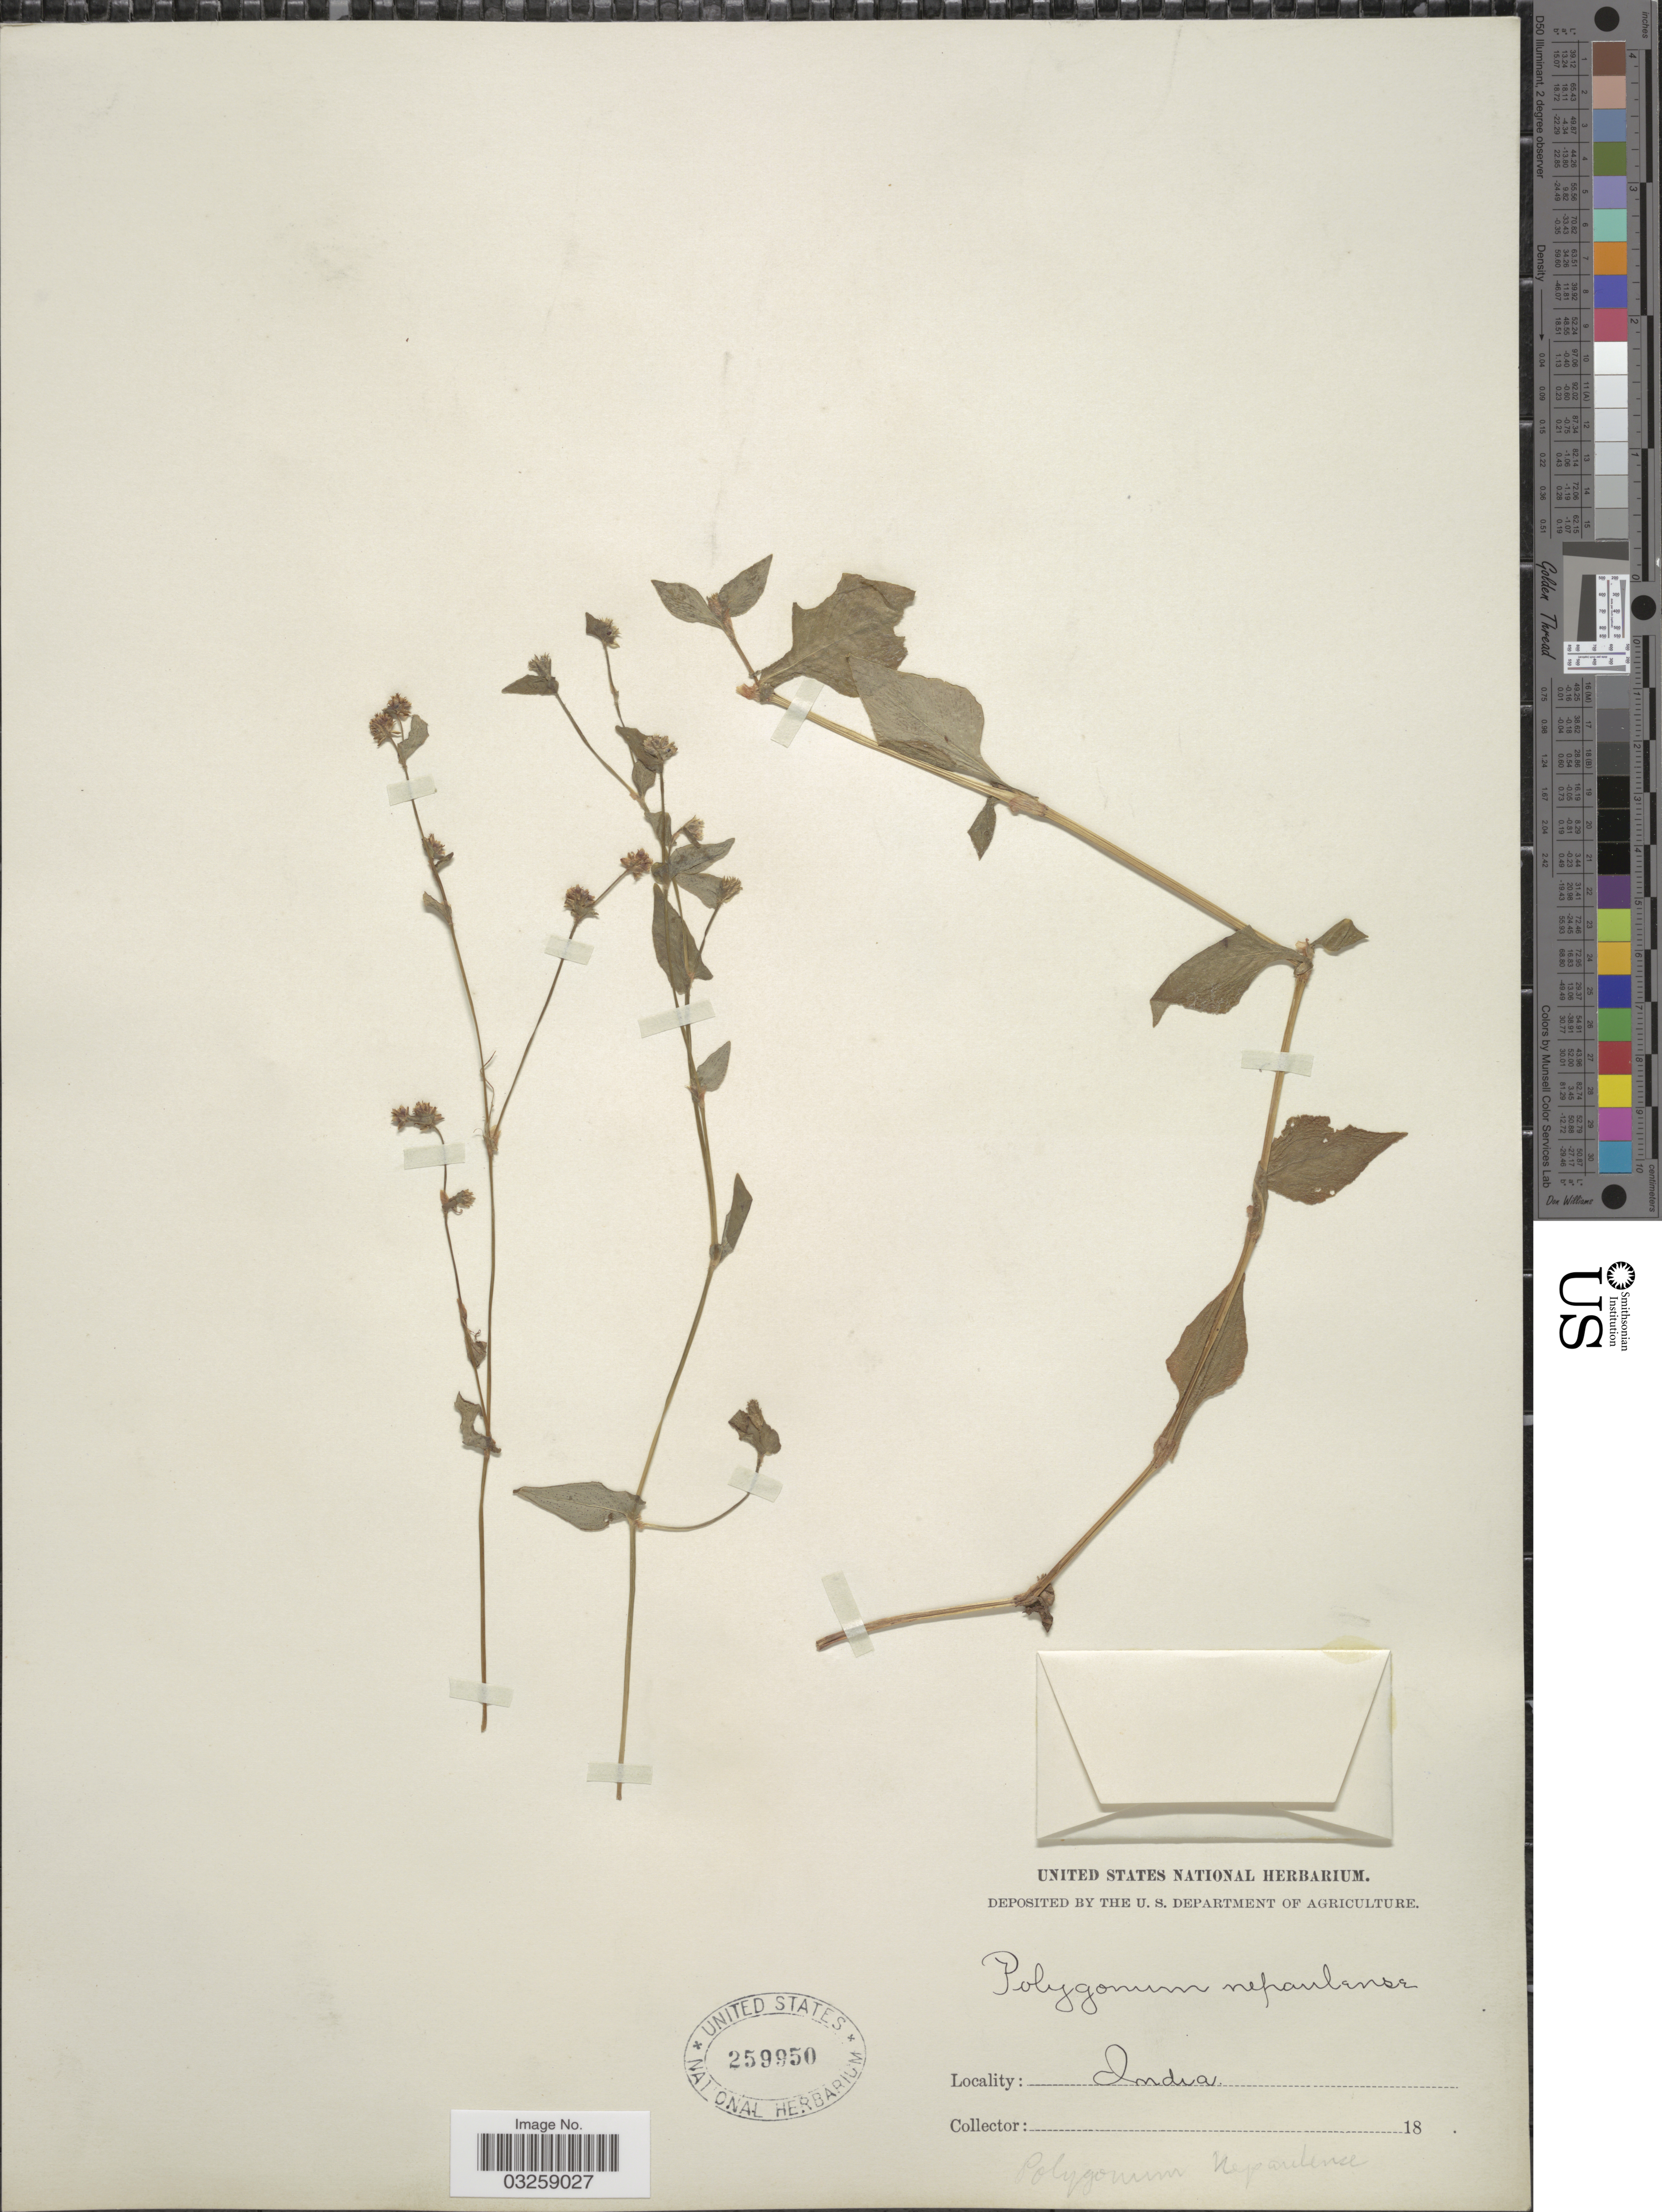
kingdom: Plantae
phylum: Tracheophyta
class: Magnoliopsida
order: Caryophyllales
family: Polygonaceae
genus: Polygonum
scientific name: Polygonum nepalense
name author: Meisn.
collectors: ex herb. U. S. Department of Agriculture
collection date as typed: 18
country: India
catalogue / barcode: US 259950